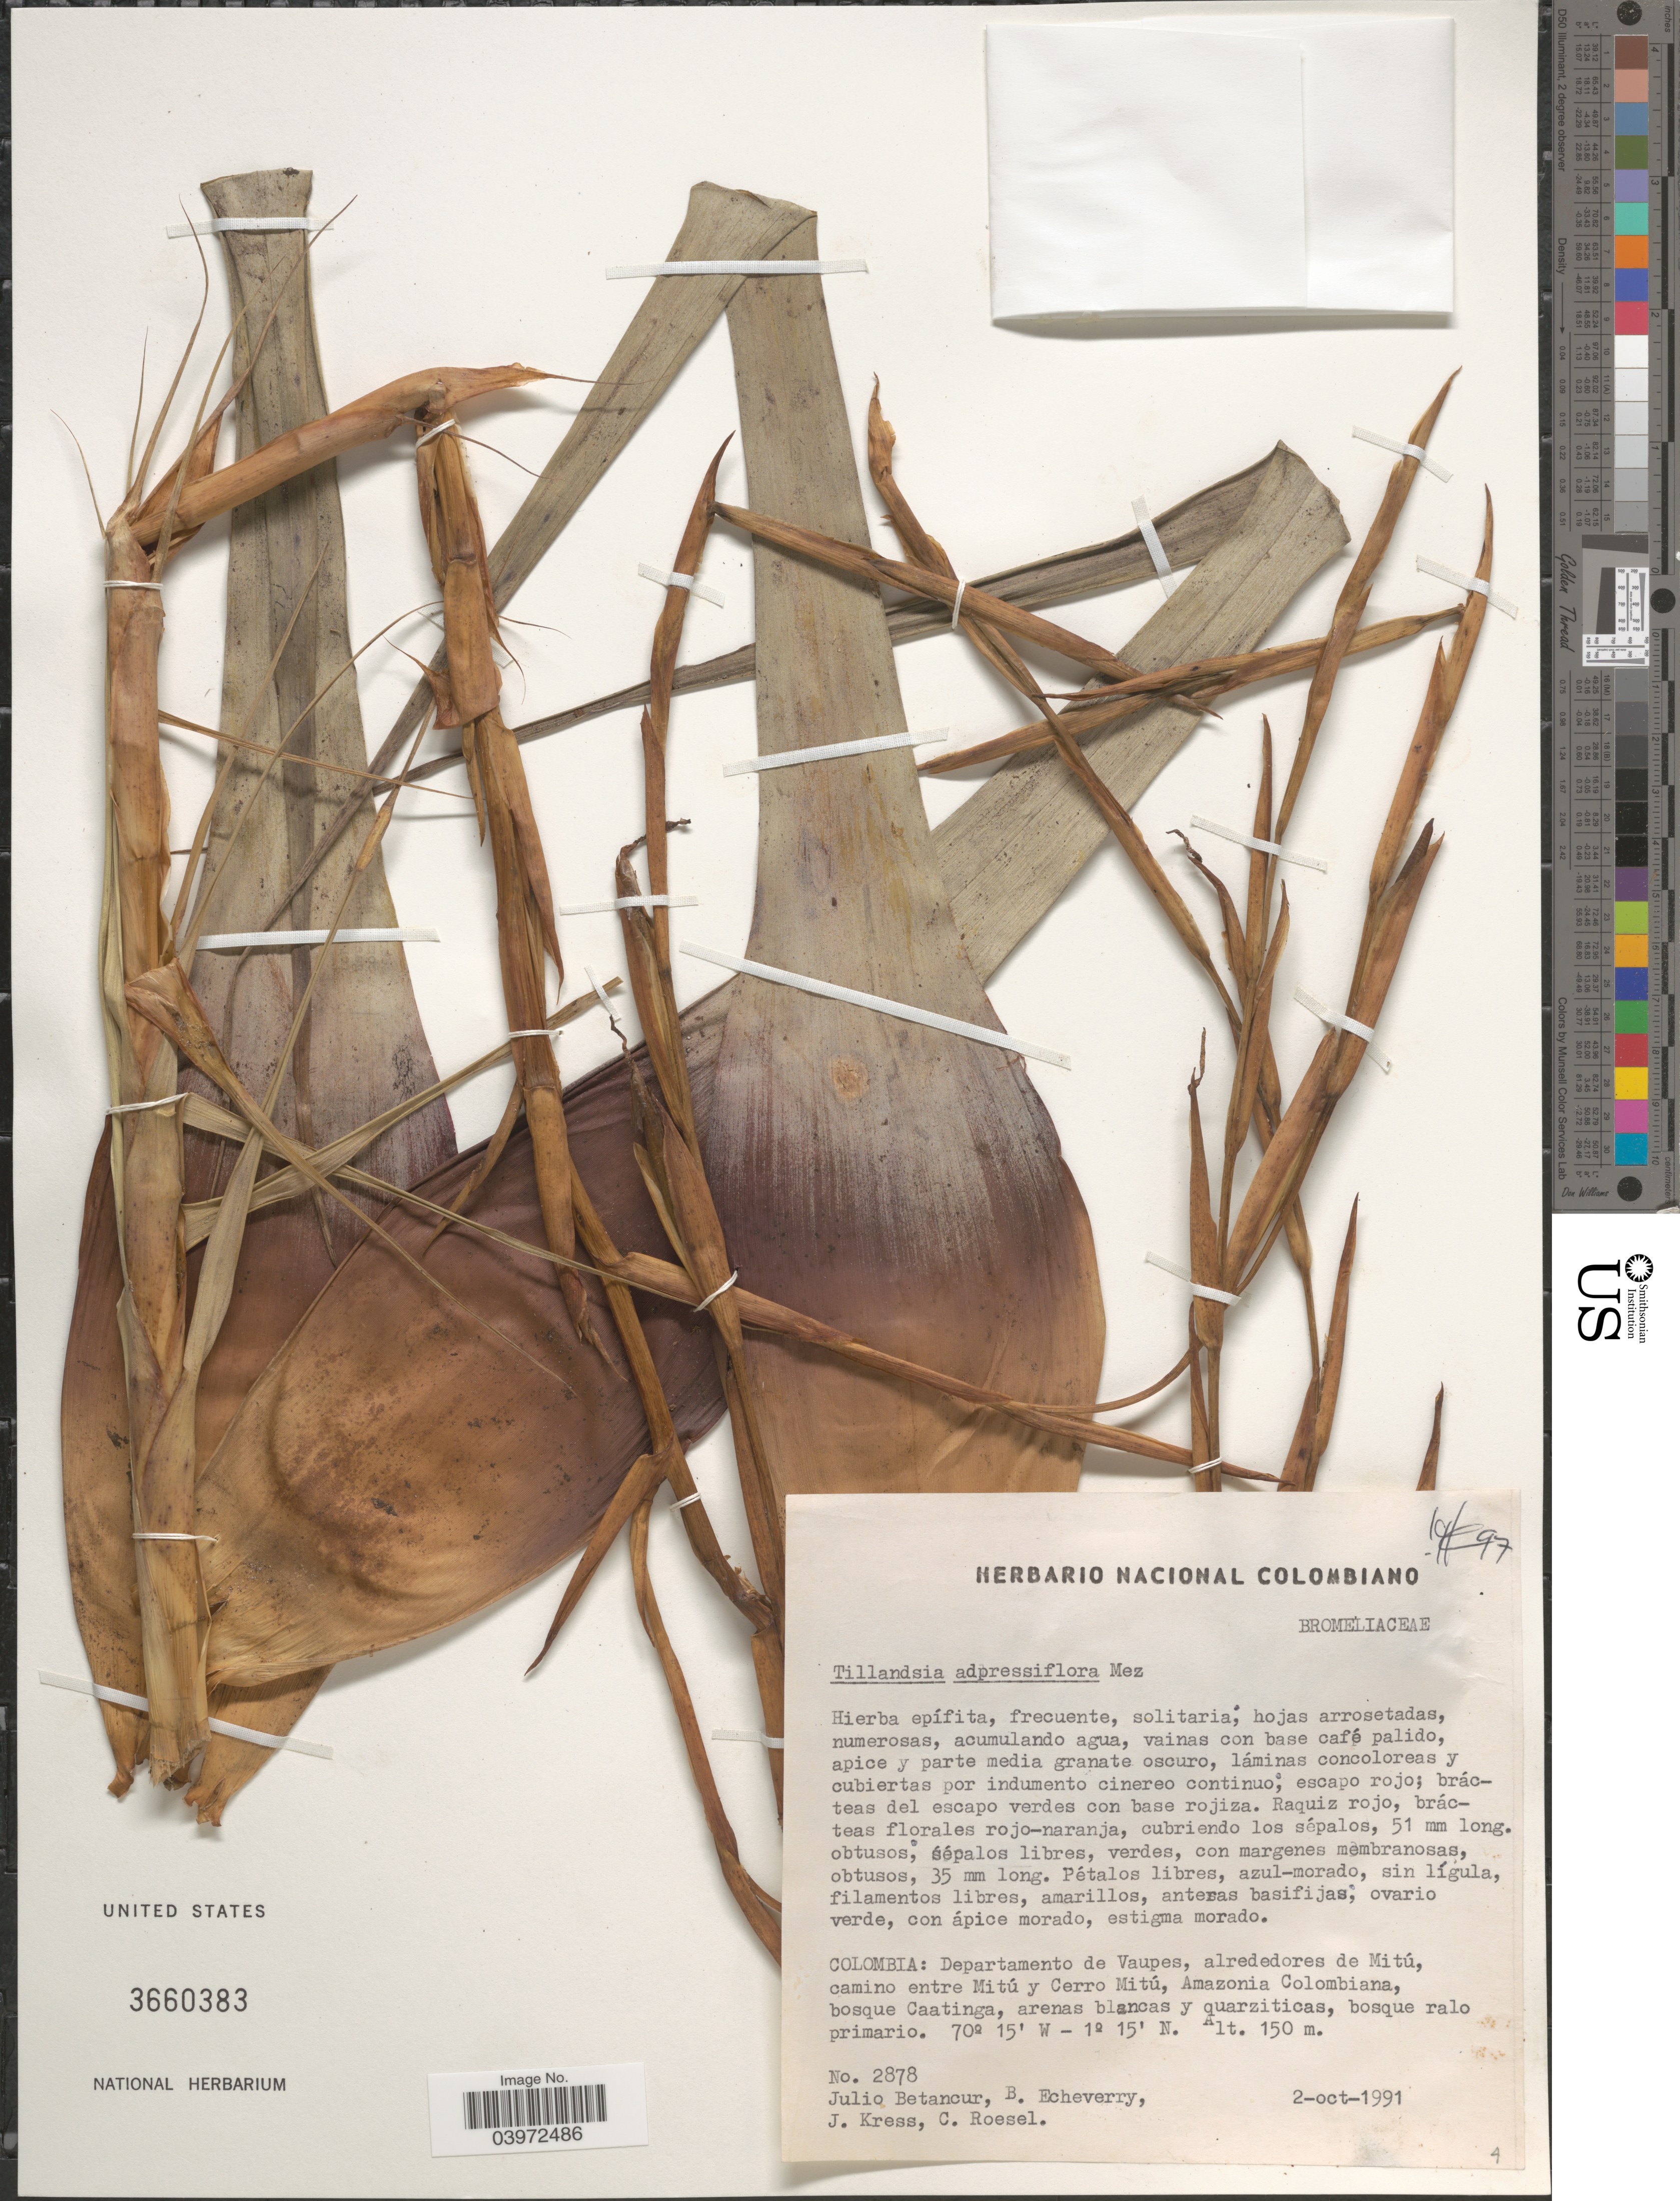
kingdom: Plantae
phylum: Tracheophyta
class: Liliopsida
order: Poales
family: Bromeliaceae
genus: Tillandsia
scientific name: Tillandsia adpressiflora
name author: Mez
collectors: J. Betancur, B. Echeverry, J. Kress & C. Rosel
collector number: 2878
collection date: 1991-10-02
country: Colombia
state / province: Vaupés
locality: Departamento de Vaupes, alrededores de Mitú, camino entre Mitú y Cerro Mitú, Amazonia Colombiana, bosque Caatinga.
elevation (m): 150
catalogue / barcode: US 3660383